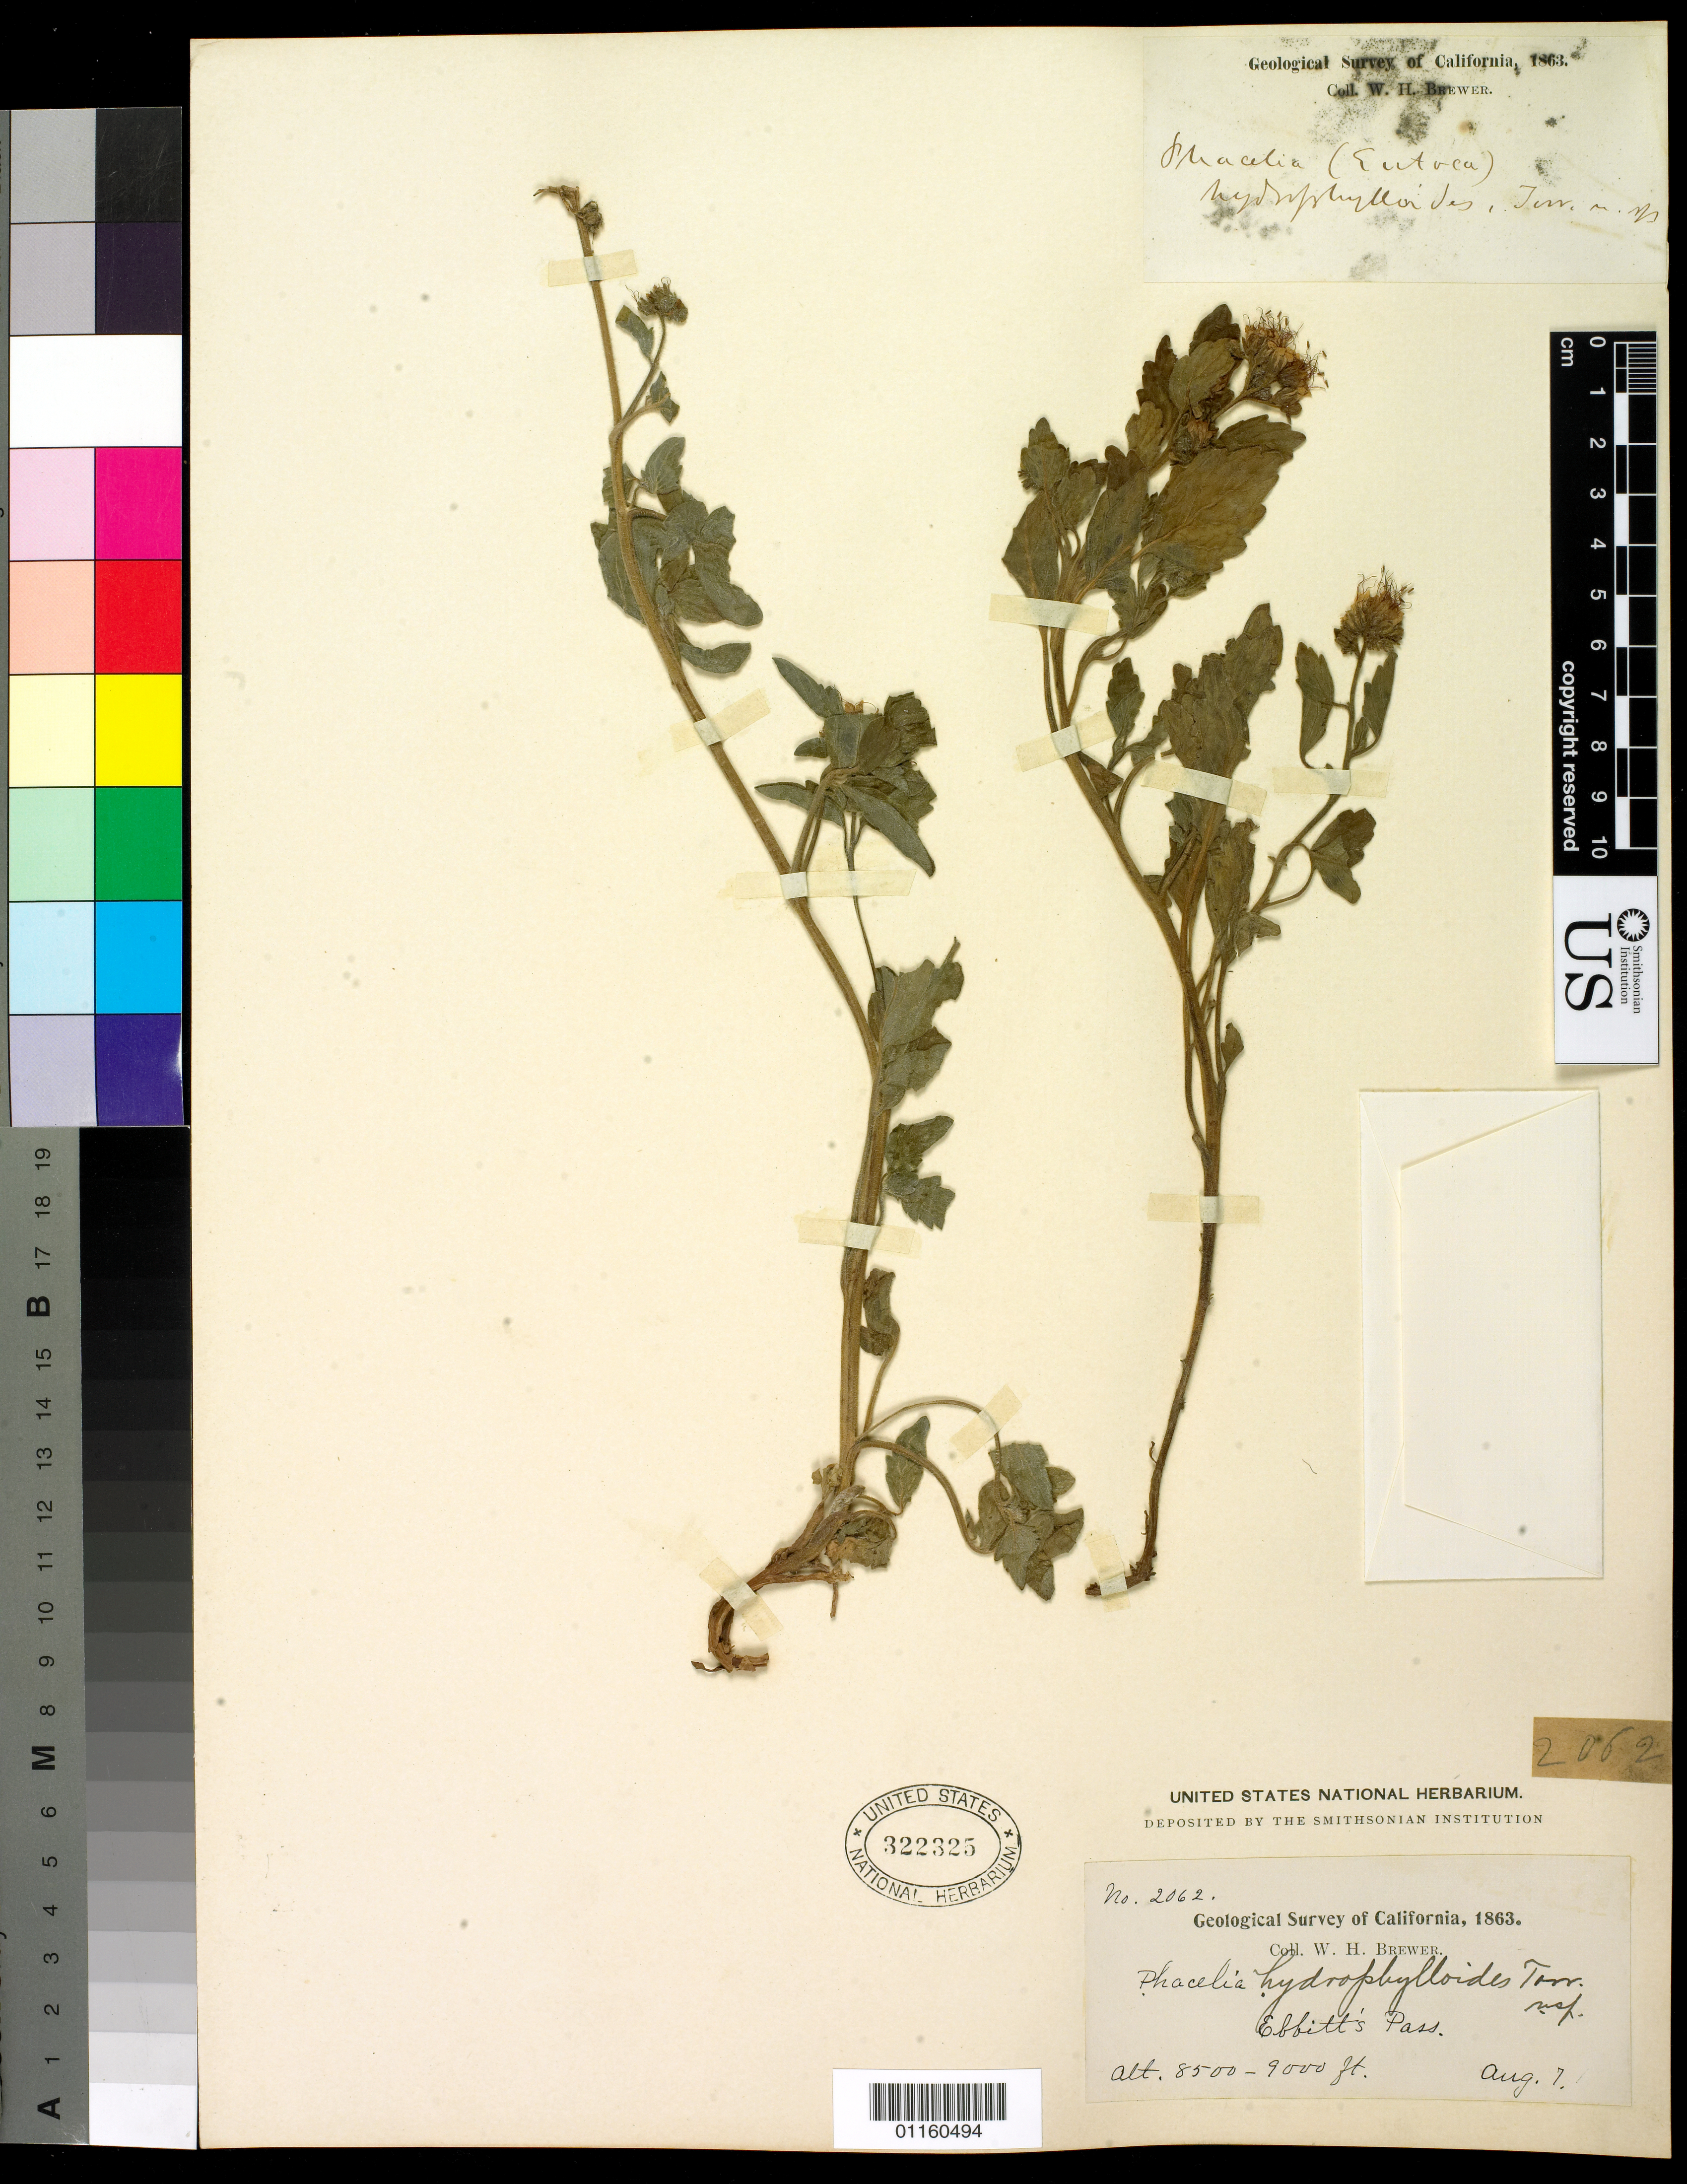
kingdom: Plantae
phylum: Tracheophyta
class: Magnoliopsida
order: Boraginales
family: Hydrophyllaceae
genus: Phacelia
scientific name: Phacelia hydrophylloides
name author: Torr. & A. Gray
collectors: W. H. Brewer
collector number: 2062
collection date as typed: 7 Aug 1863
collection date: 1863-08-07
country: United States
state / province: California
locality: Ebbitt's Pass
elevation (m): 2591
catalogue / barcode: US 322325